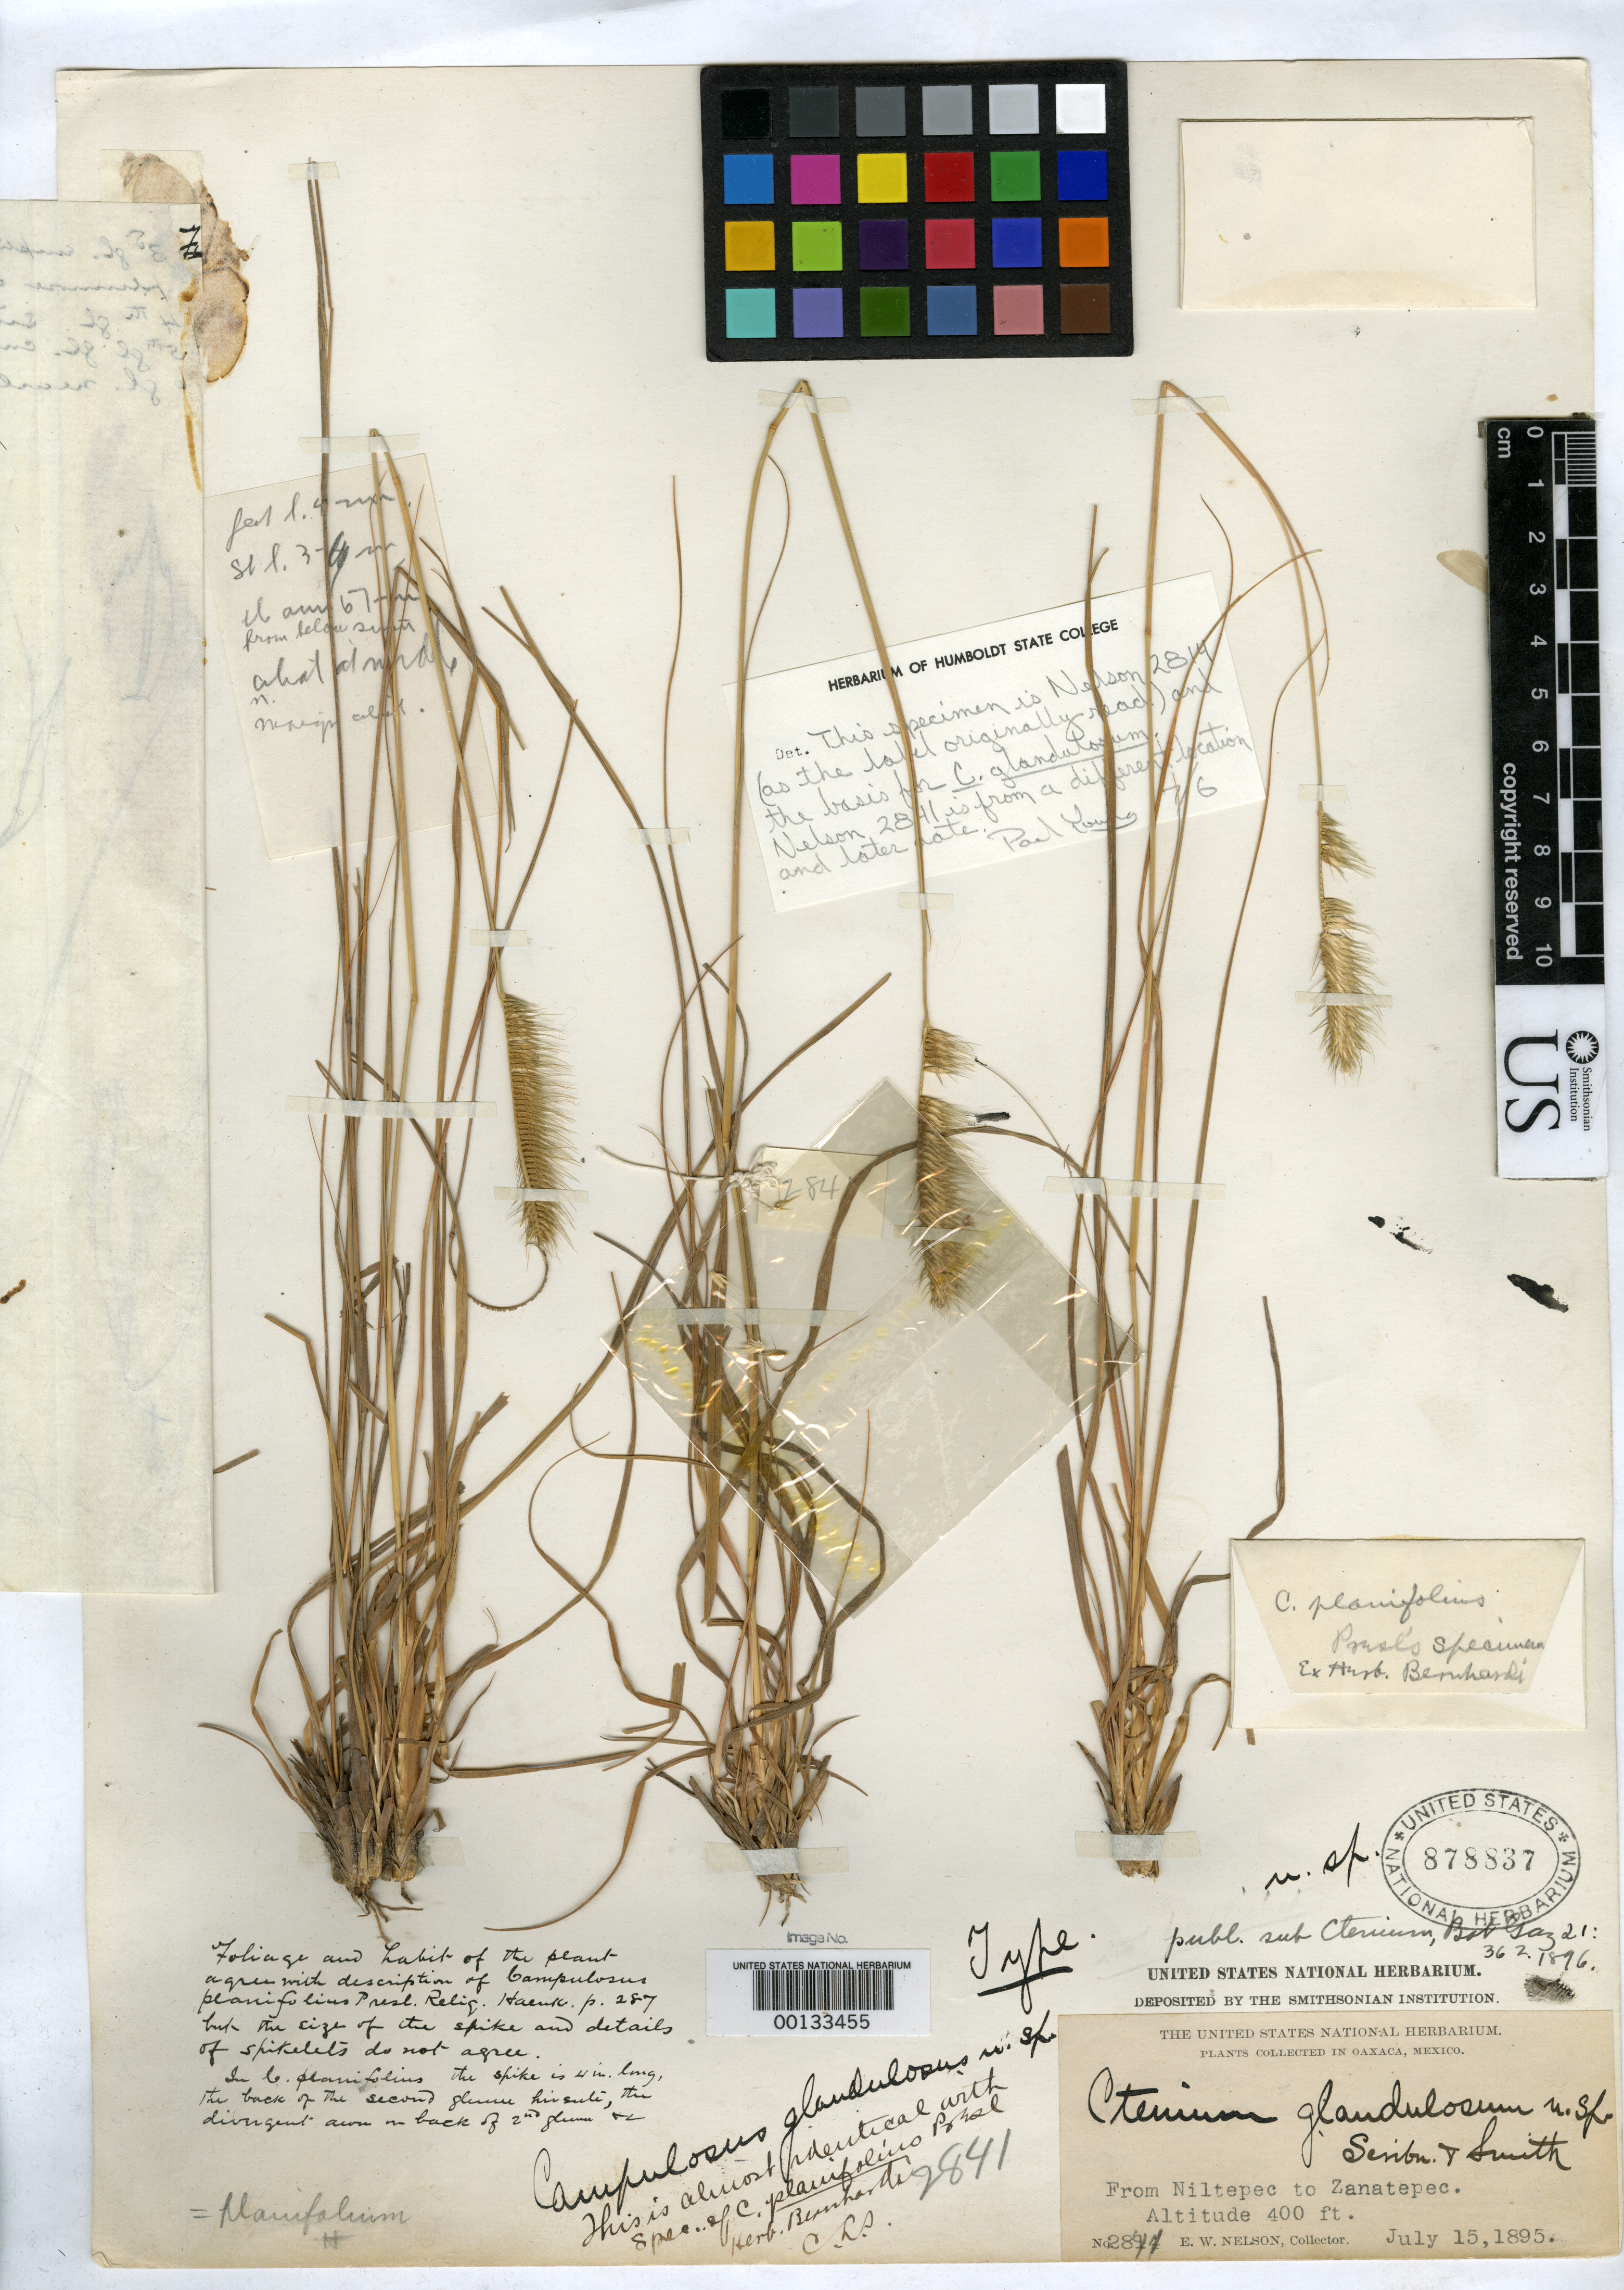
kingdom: Plantae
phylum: Tracheophyta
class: Liliopsida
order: Poales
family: Poaceae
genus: Ctenium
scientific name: Ctenium glandulosum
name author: Scribn. & J.G. Sm.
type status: Holotype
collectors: E. W. Nelson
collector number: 2814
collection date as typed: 15 Jul 1895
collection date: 1895-07-15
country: Mexico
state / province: Oaxaca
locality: Between Niltepec & Zanatepec; alt. 400 ft.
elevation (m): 122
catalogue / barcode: US 878837